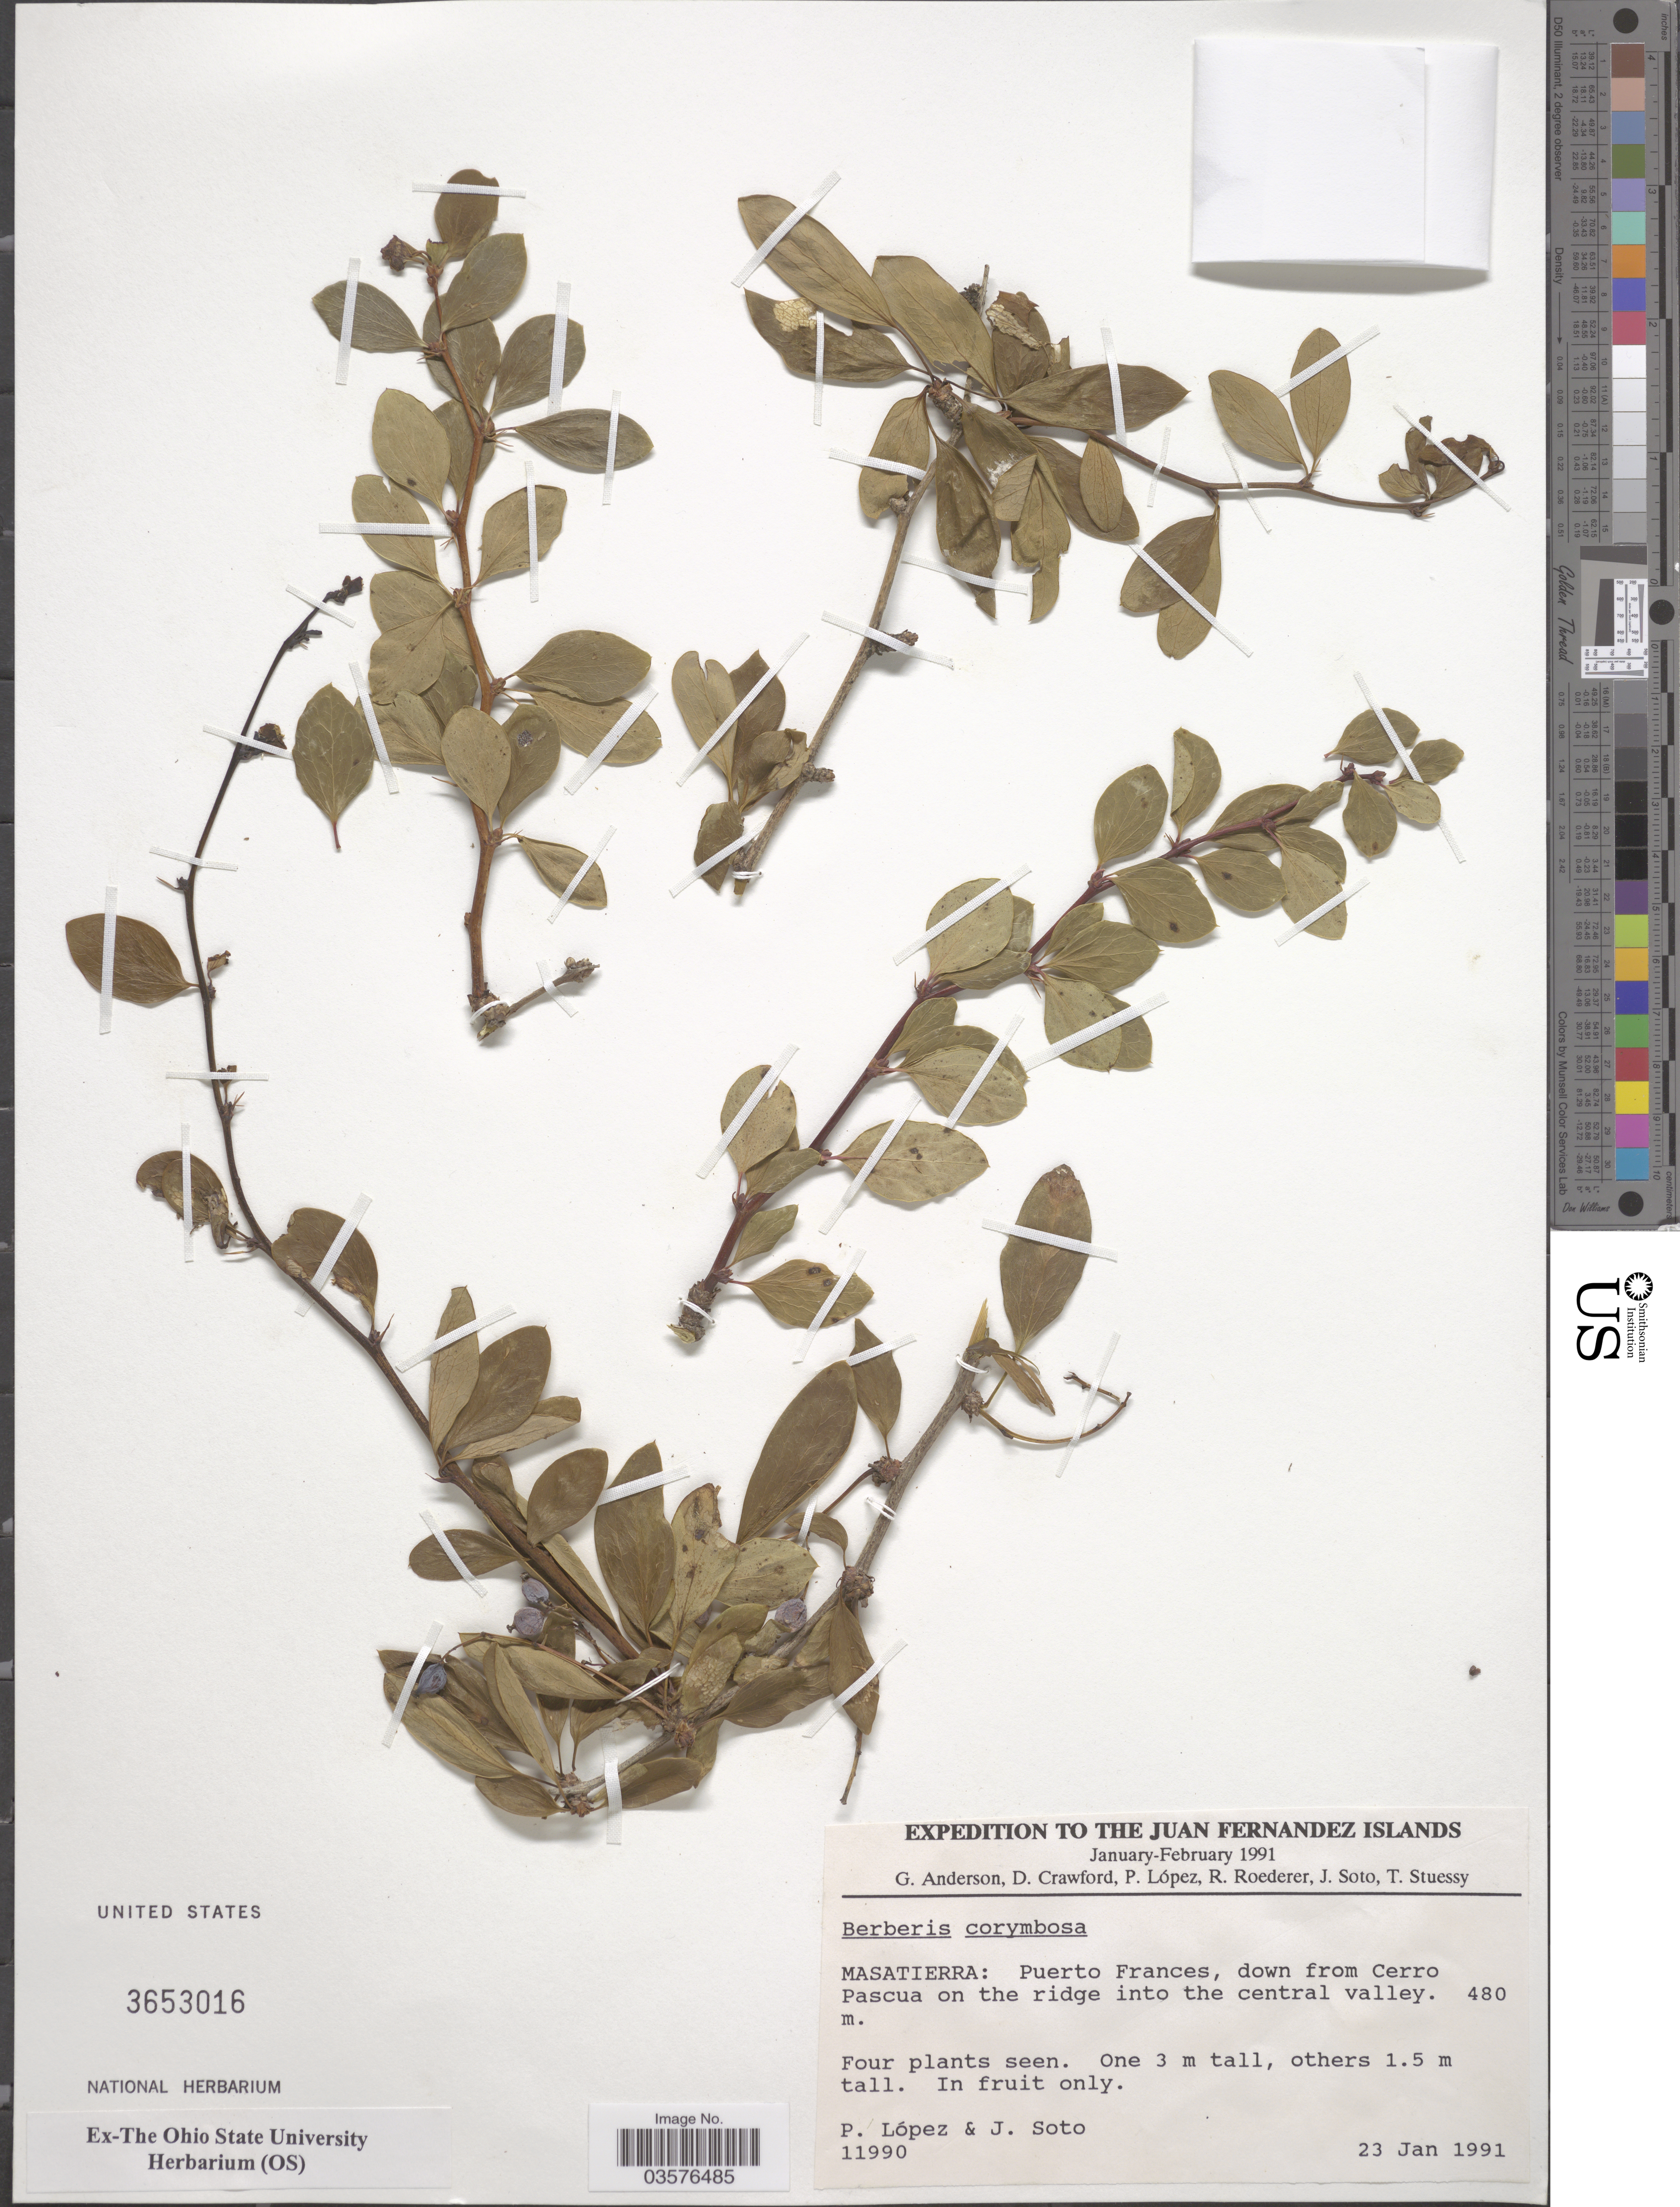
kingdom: Plantae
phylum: Tracheophyta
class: Magnoliopsida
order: Ranunculales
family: Berberidaceae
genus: Berberis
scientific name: Berberis corymbosa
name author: Hook. & Arn.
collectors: P. Lopez & J. Soto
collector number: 11990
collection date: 1991-01-23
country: Chile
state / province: Valparaíso (V)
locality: The Juan Fernandez Islands. Masatierra: Puerto Frances, down from Cerro Pascua on the ridge into the central valley.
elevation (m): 480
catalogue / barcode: US 3653016